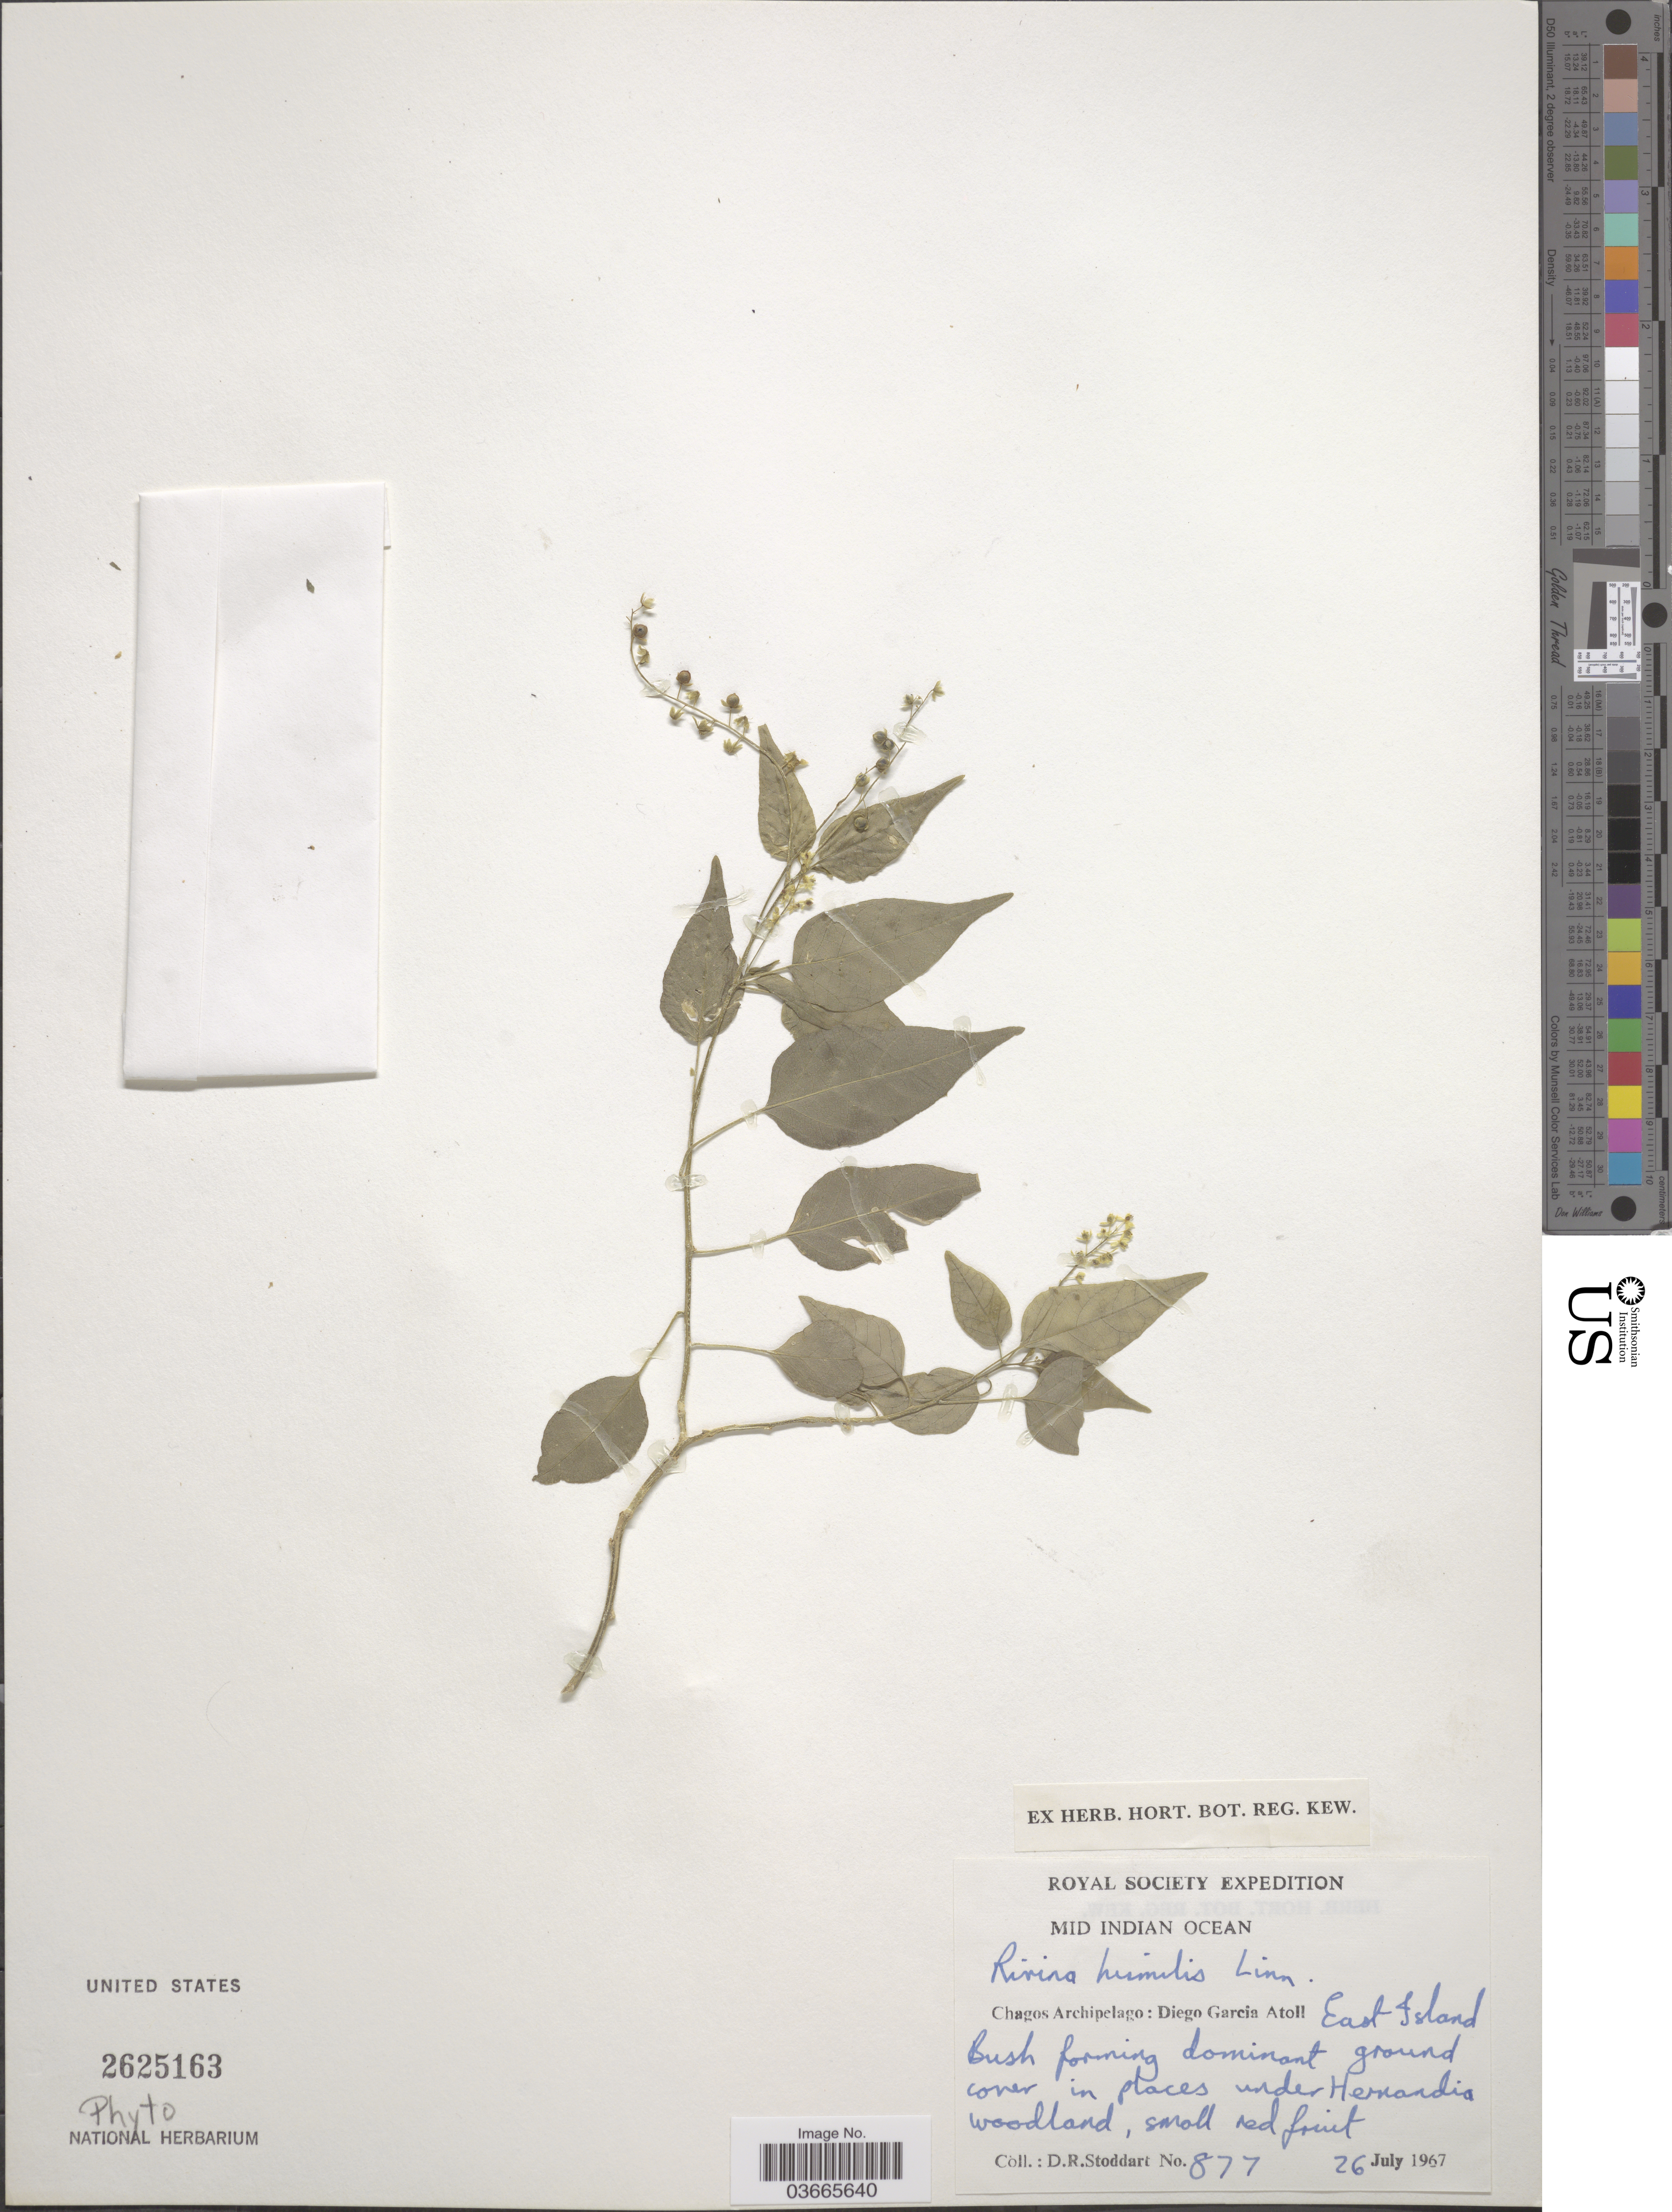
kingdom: Plantae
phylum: Tracheophyta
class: Magnoliopsida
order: Caryophyllales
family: Phytolaccaceae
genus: Rivina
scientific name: Rivina humilis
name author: L.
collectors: D. R. Stoddart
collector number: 877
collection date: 1967-07-26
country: British Indian Ocean Territory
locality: Mid Indian Ocean. Chagos Archipelago: Diego Garcia Atoll: East Island.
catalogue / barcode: US 2625163